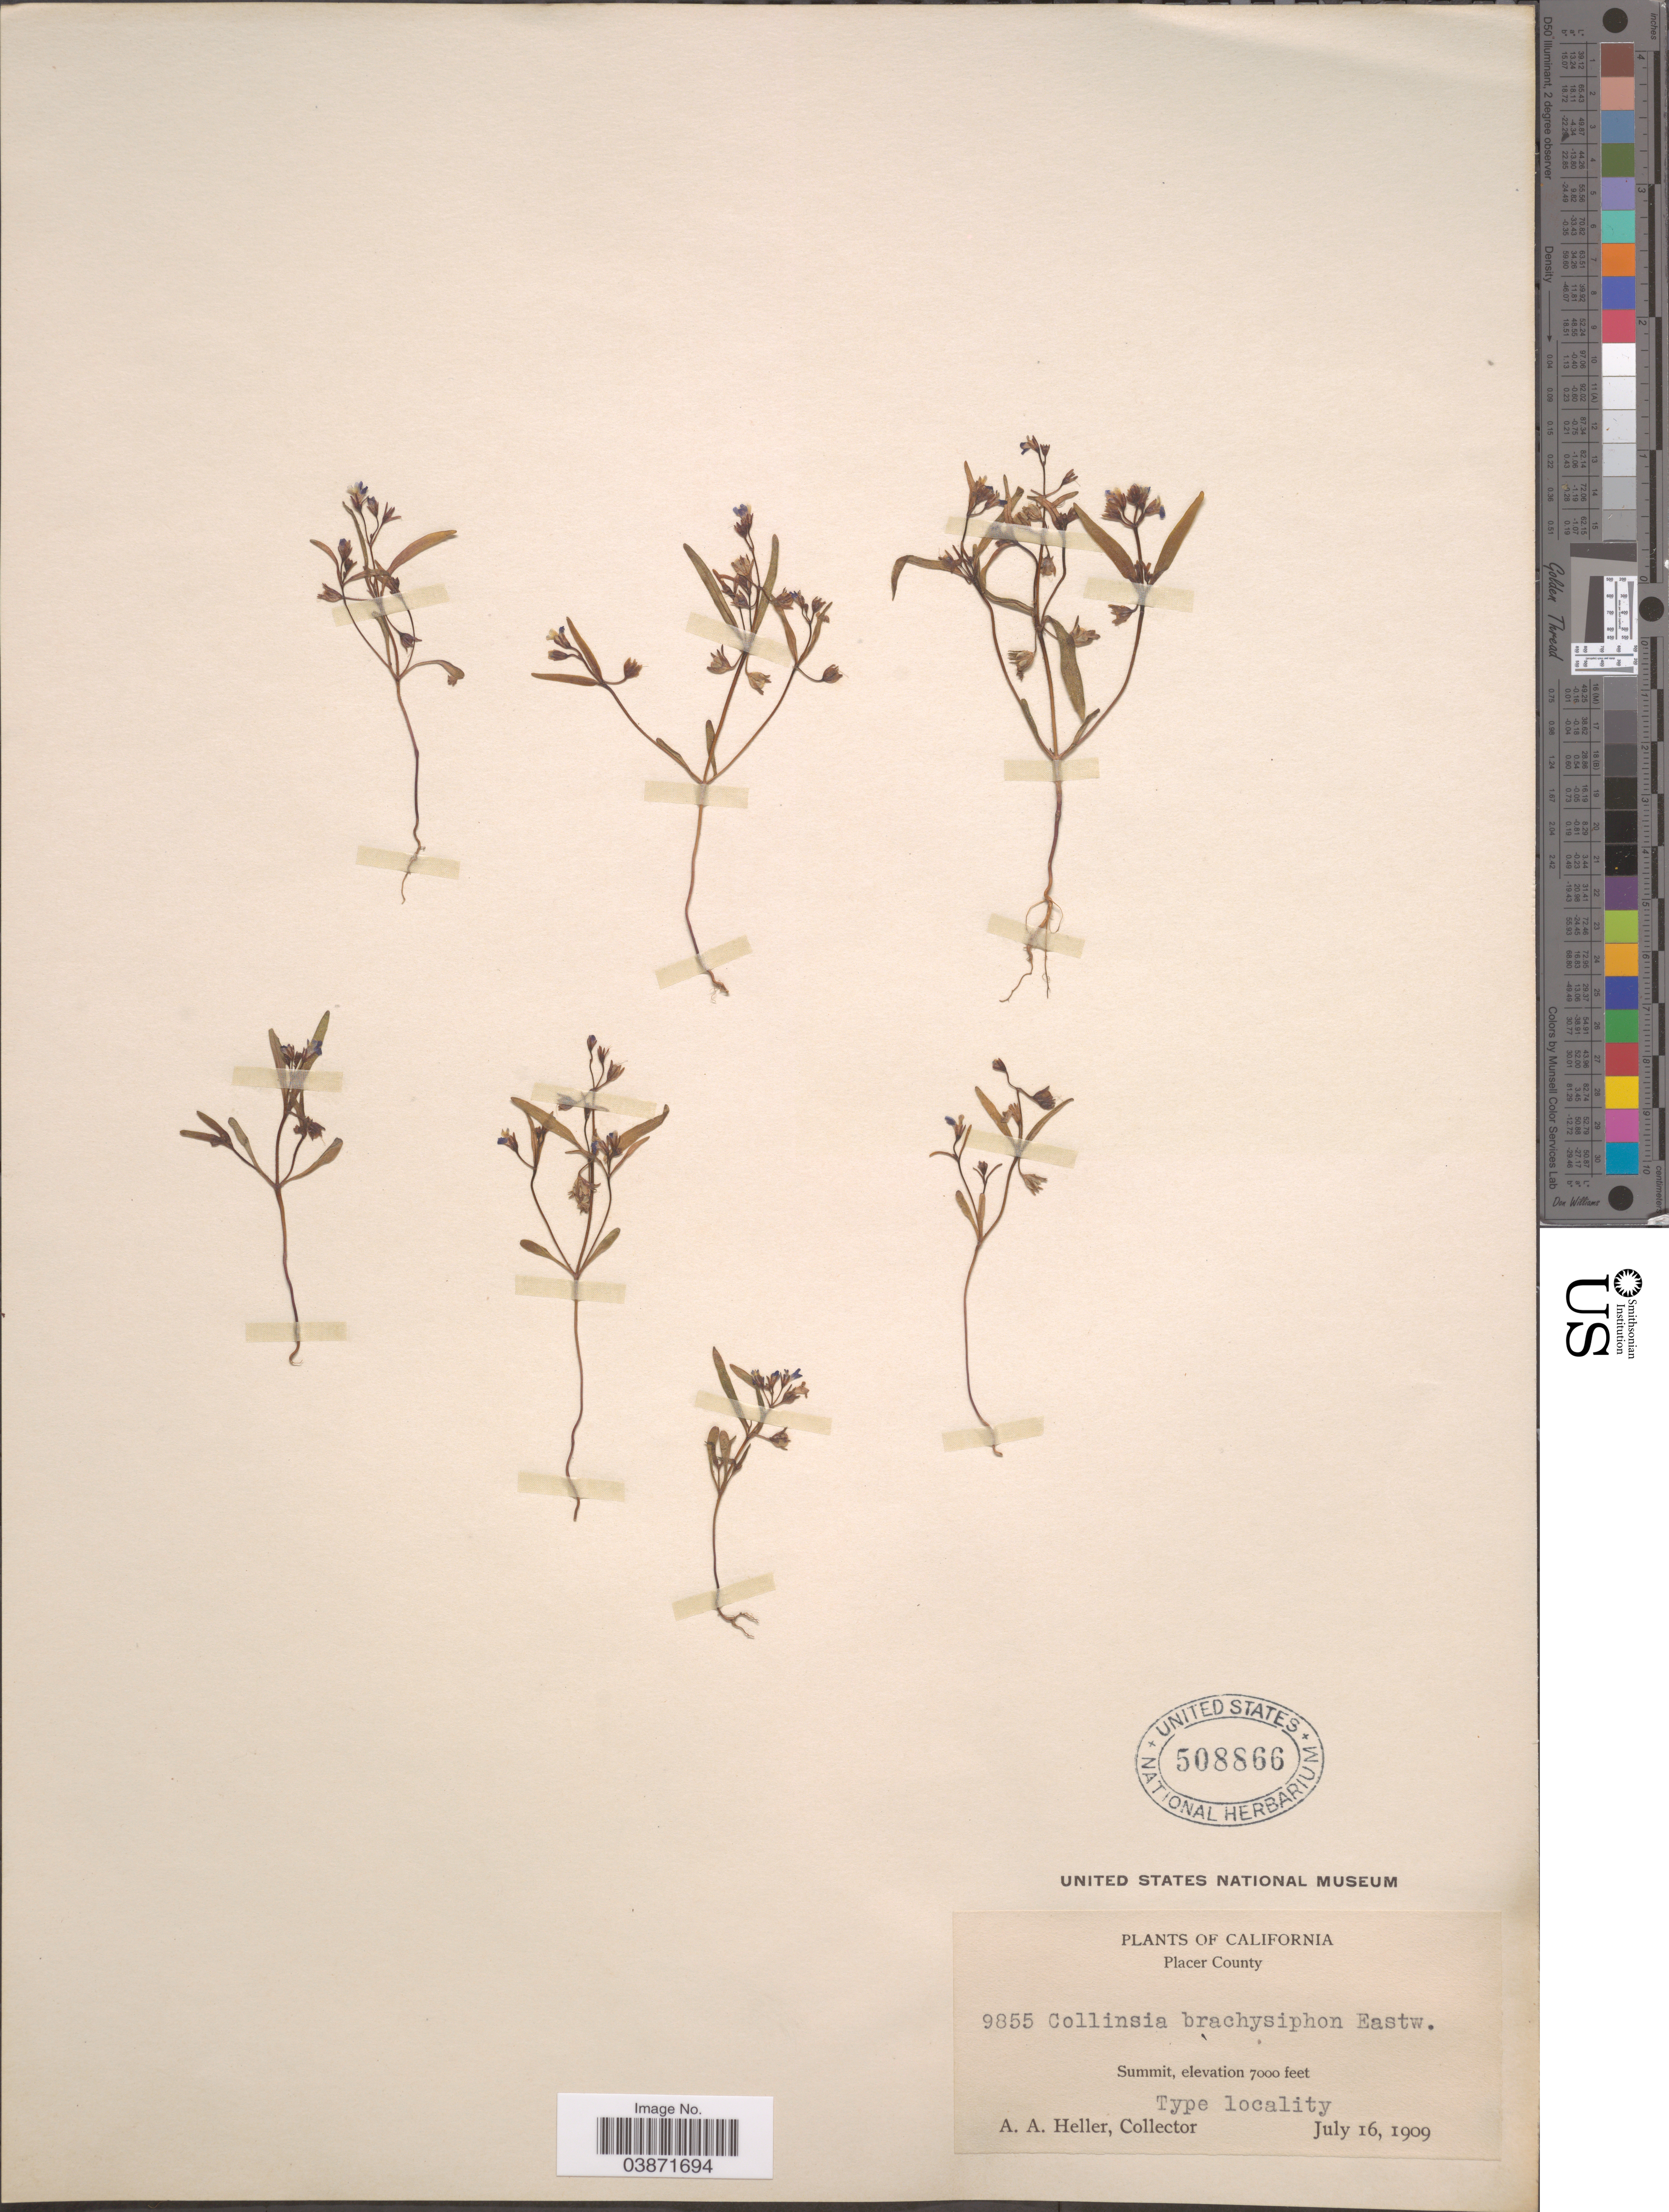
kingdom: Plantae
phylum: Tracheophyta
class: Magnoliopsida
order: Lamiales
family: Plantaginaceae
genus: Collinsia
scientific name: Collinsia torreyi var. wrightii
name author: A. Gray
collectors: A. A. Heller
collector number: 9855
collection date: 1909-07-16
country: United States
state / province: California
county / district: Placer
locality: Placer County. Summit.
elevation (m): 2134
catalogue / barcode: US 508866